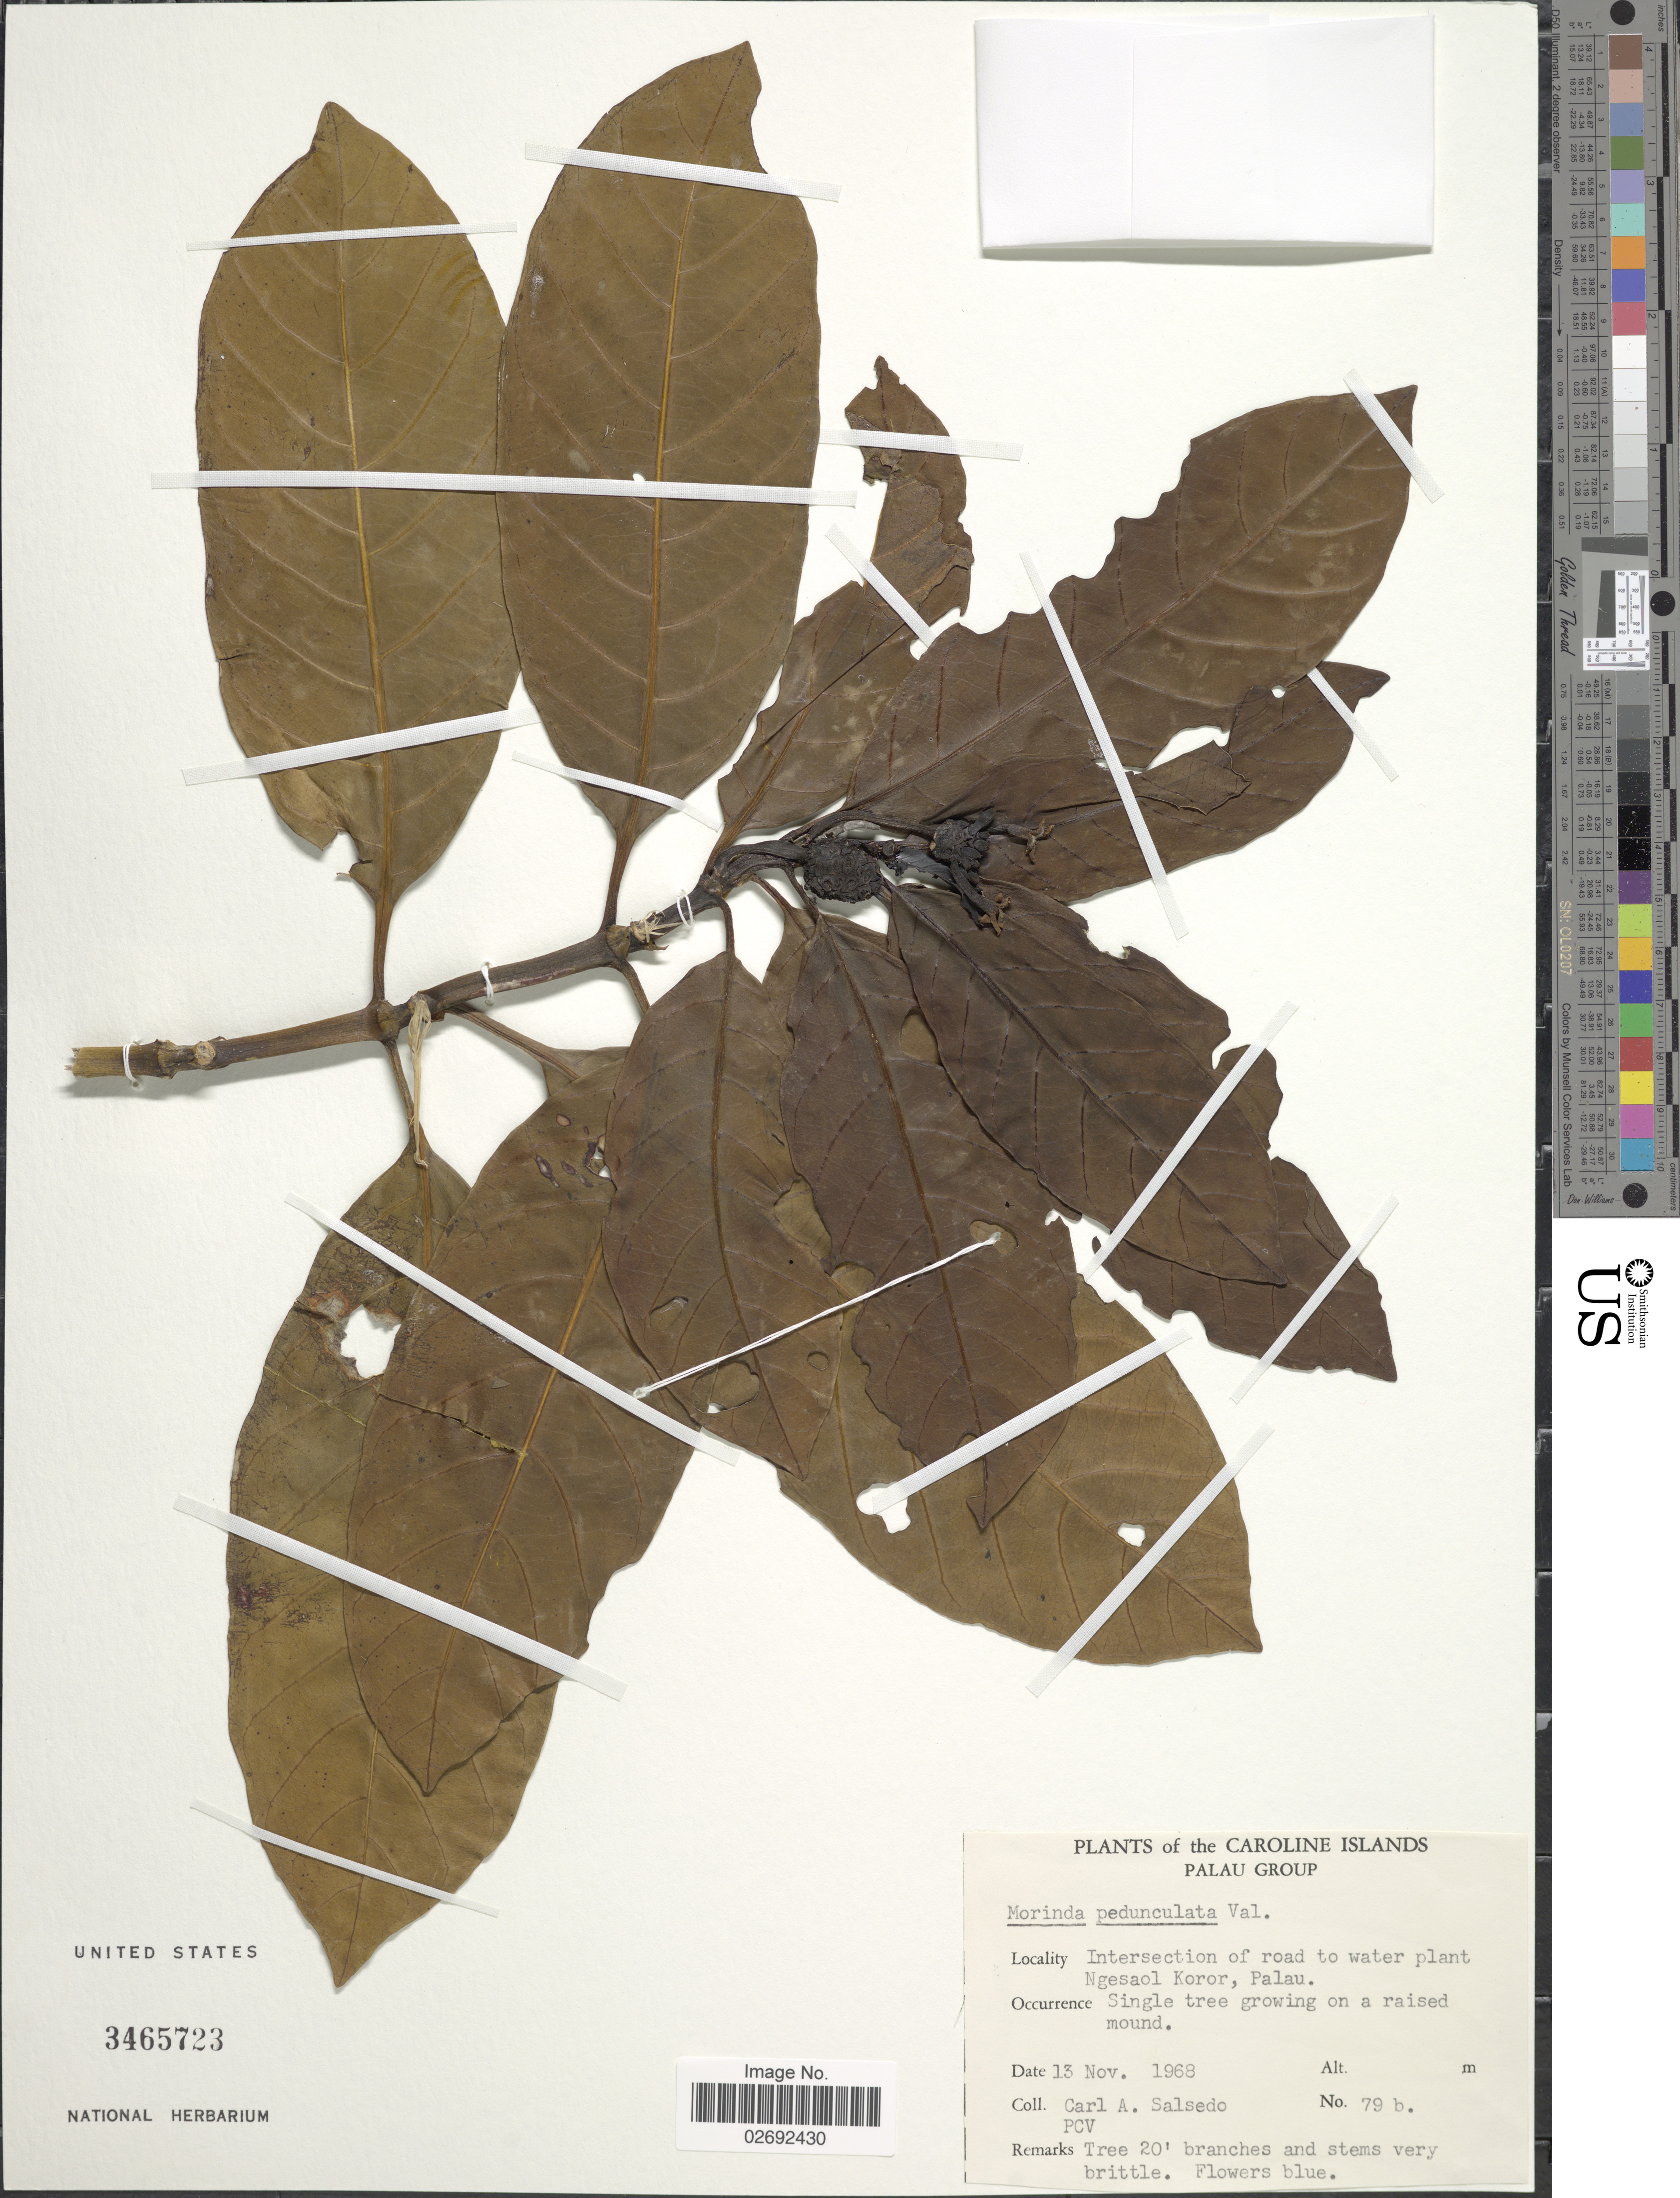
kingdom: Plantae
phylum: Tracheophyta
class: Magnoliopsida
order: Gentianales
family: Rubiaceae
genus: Morinda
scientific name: Morinda pedunculata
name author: Valeton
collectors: C.A. Salsedo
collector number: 79B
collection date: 1968-11-13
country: Palau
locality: Caroline Islands, Palau Group. Intersection of road to water plant Ngesaol Koror, Palau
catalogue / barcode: US 3465723